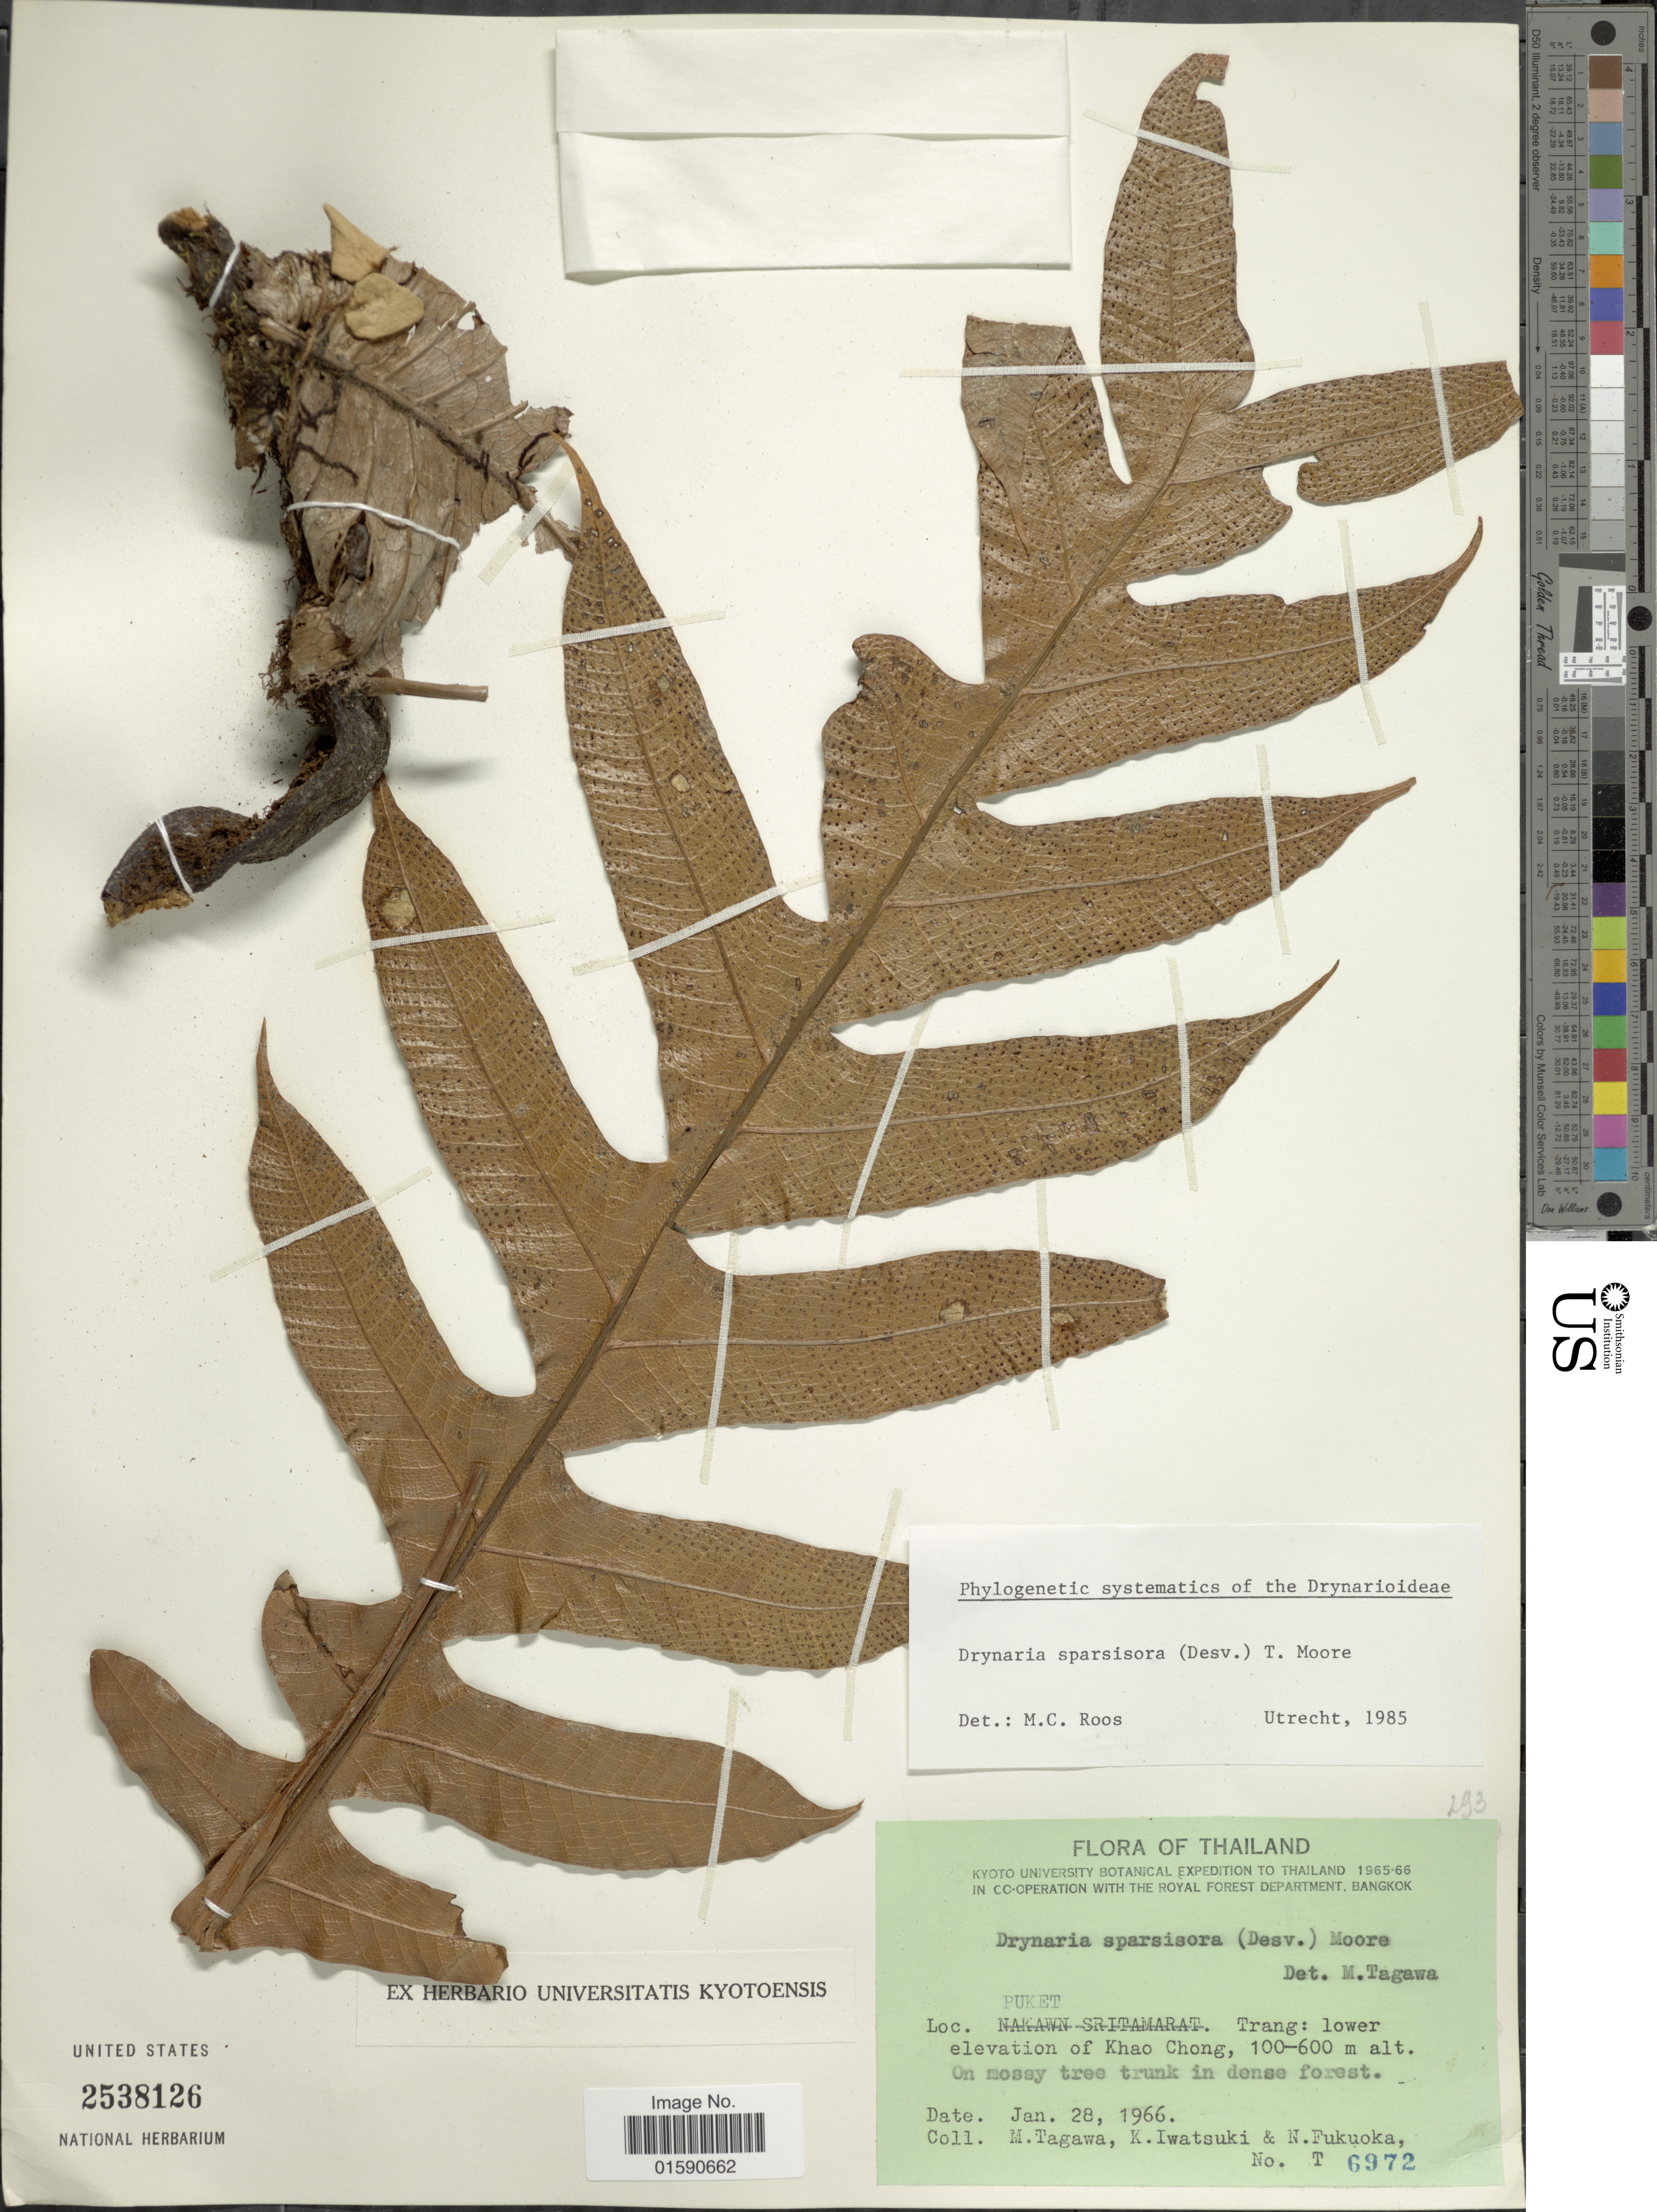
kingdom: Plantae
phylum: Tracheophyta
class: Polypodiopsida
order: Polypodiales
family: Polypodiaceae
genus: Drynaria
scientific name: Drynaria sparsisora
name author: (Desu.) T. Moore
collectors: M. Tagawa, K. Iwatsuki & N. Fukuoka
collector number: T 6972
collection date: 1966-01-28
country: Thailand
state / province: Trang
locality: Puket. Trang: lower elevation of Khao Chong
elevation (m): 100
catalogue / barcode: US 2538126